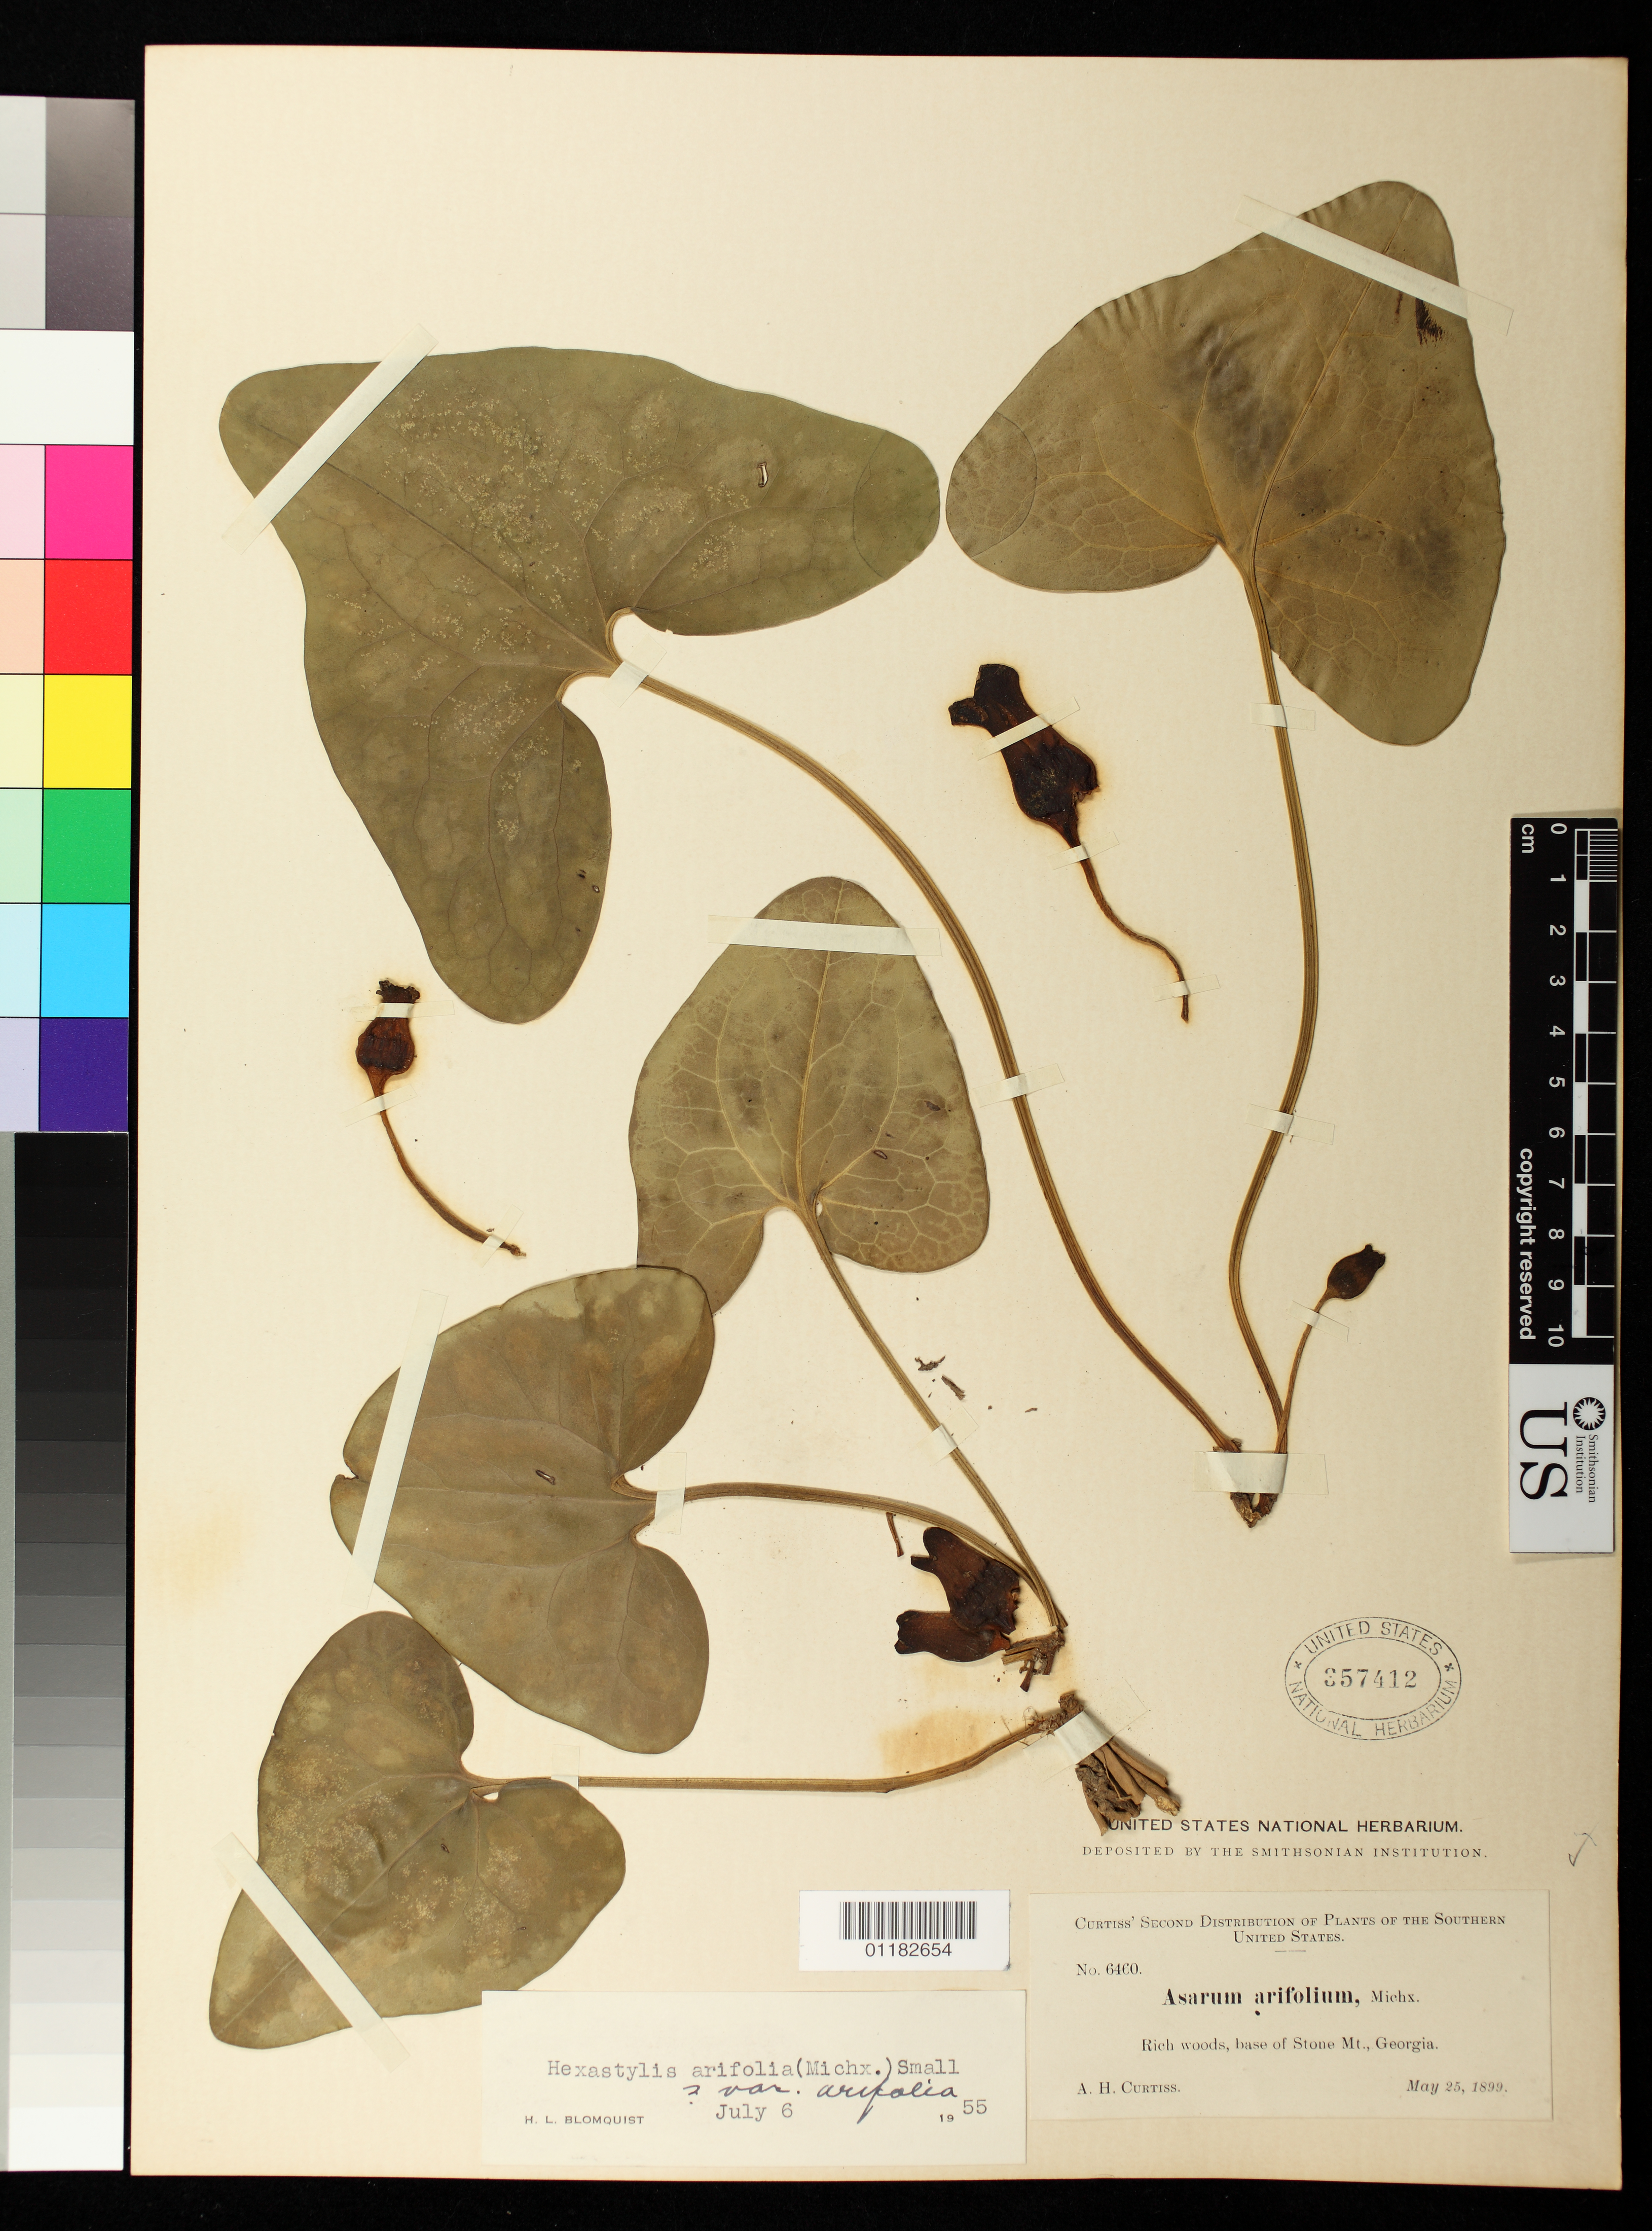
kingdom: Plantae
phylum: Tracheophyta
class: Magnoliopsida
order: Piperales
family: Aristolochiaceae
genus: Hexastylis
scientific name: Hexastylis arifolia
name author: (Michx.) Small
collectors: A. H. Curtiss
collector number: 6460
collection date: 1899-05-25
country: United States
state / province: Georgia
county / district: DeKalb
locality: Base of Stone Mt., DeKalb County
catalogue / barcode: US 357412